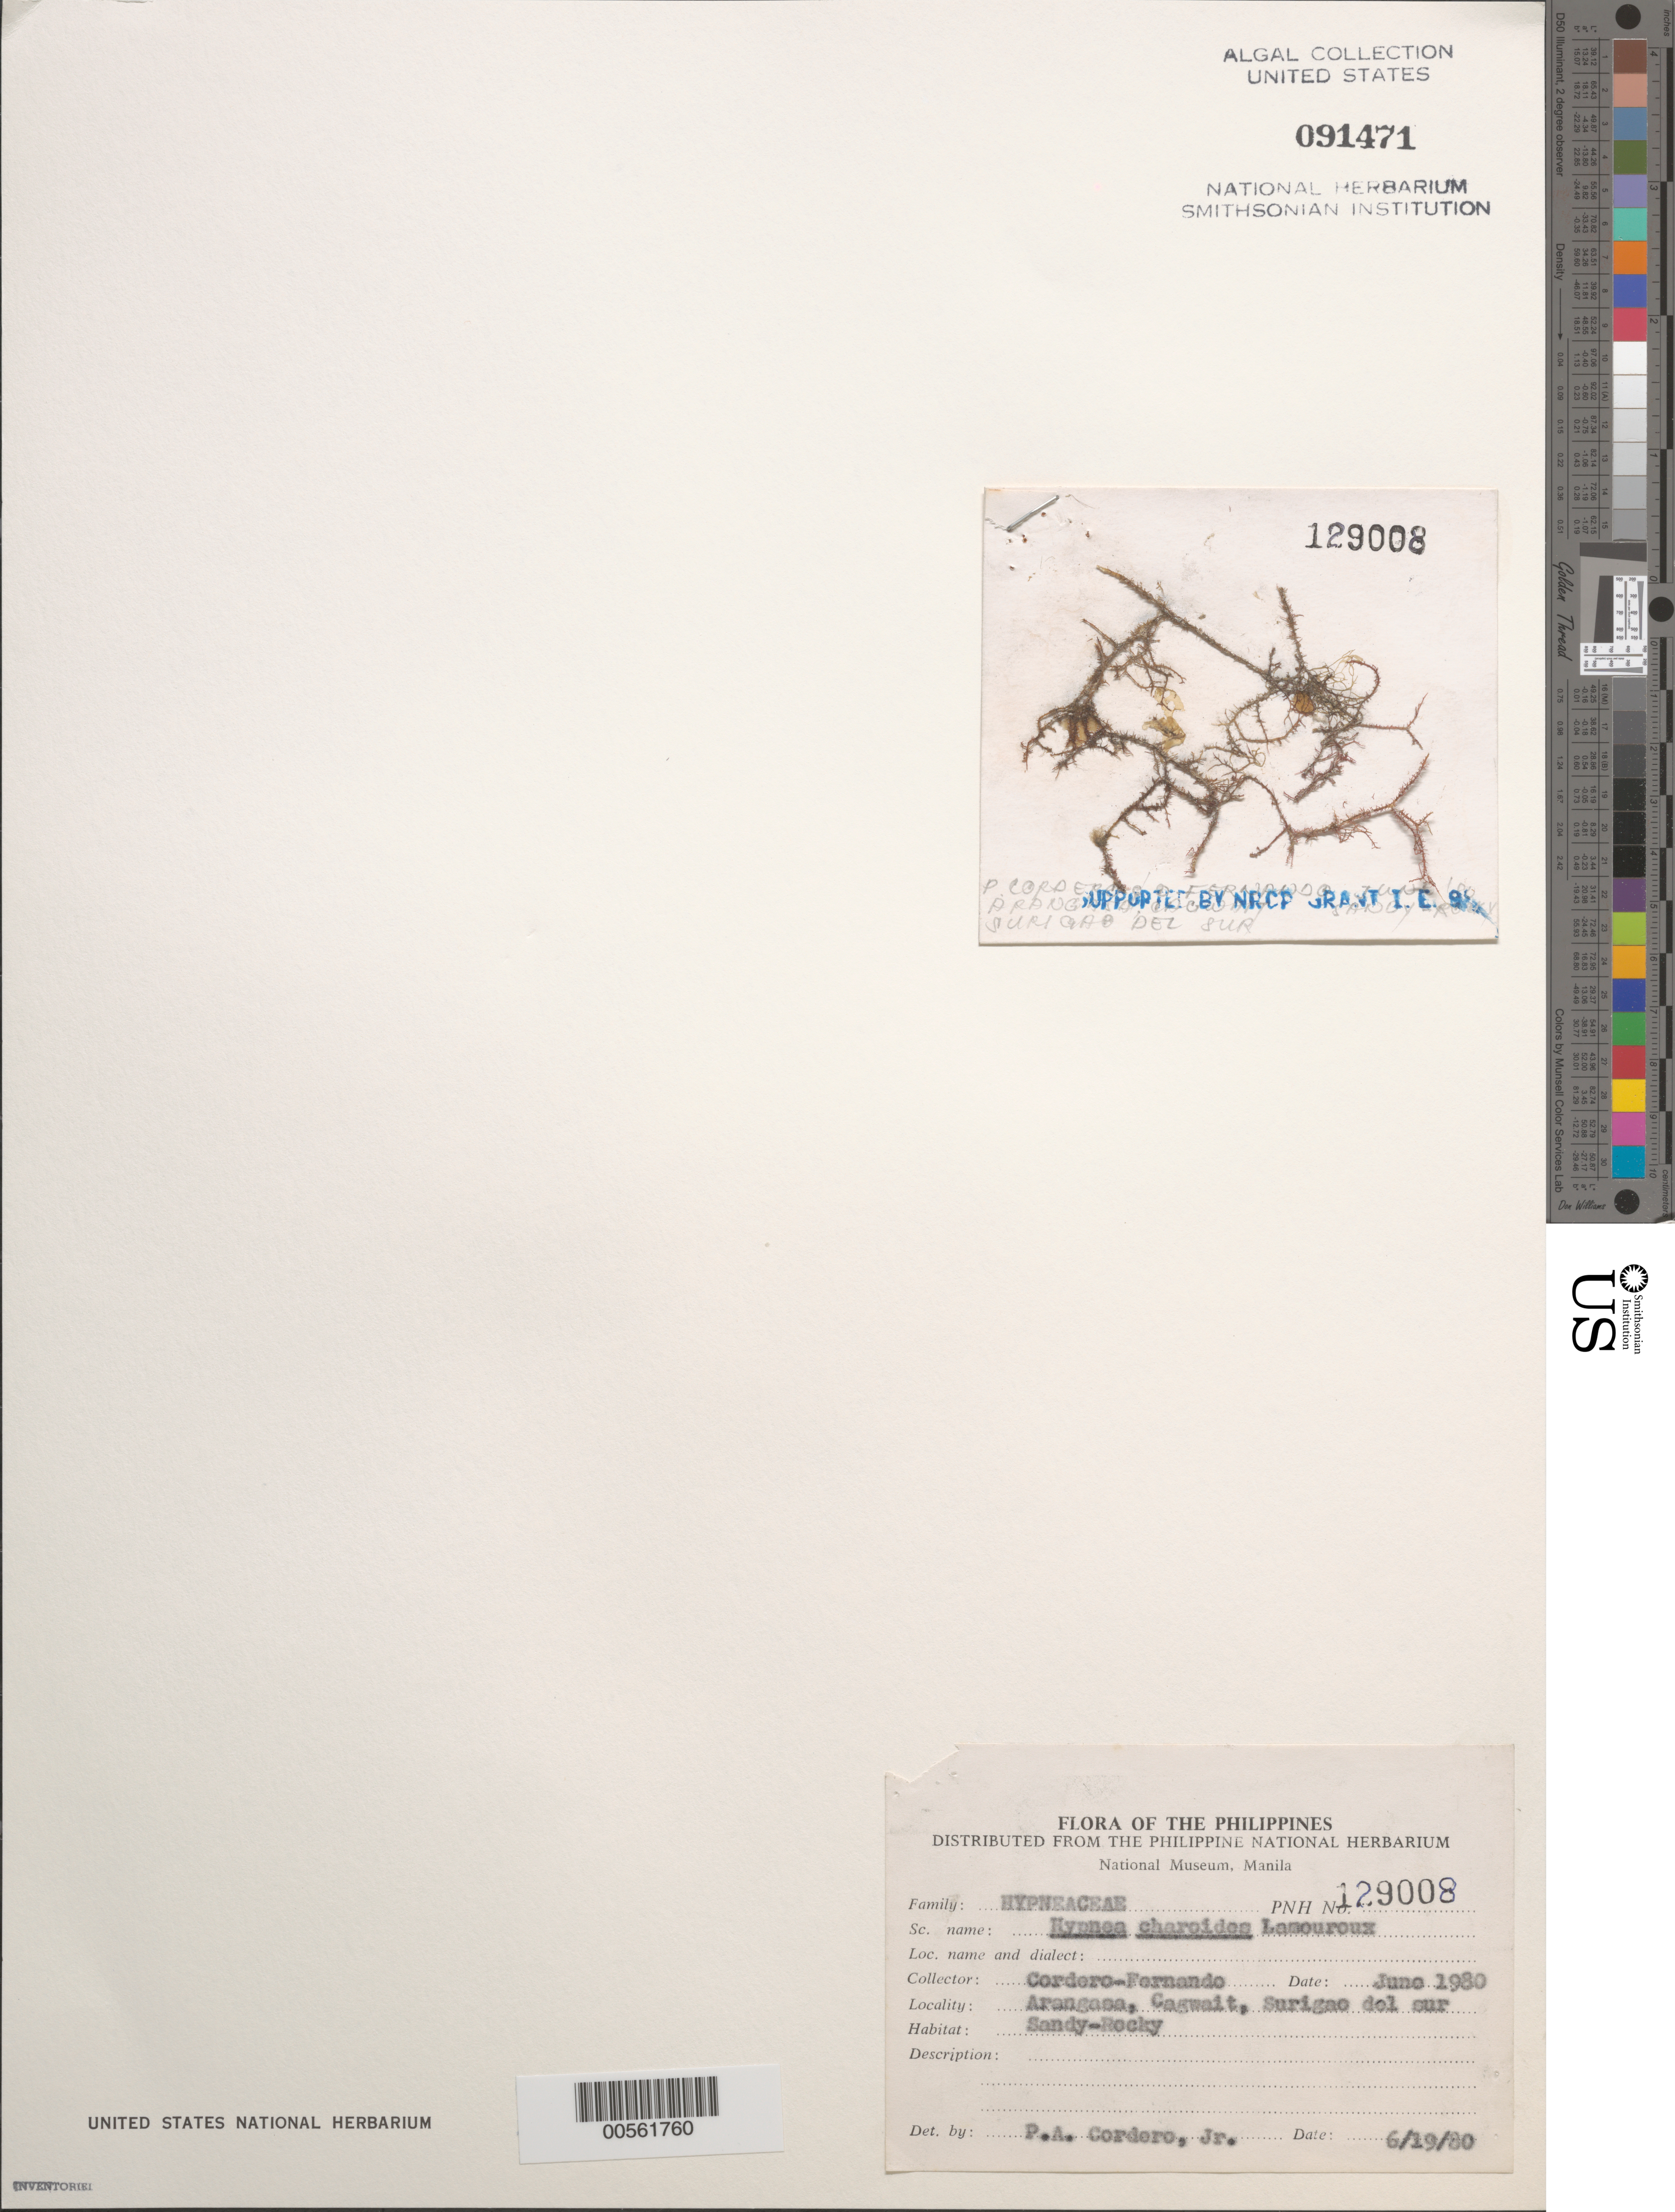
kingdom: Plantae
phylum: Rhodophyta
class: Florideophyceae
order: Gigartinales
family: Cystocloniaceae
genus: Hypnea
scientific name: Hypnea charoides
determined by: Cordero, P. A., Jr.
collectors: P. A. Cordero & O. Fernando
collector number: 129008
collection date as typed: Jun 1980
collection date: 1980-06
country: Philippines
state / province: Caraga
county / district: Surigao del Sur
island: Mindanao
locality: Arangasa, Cagwait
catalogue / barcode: US 91471